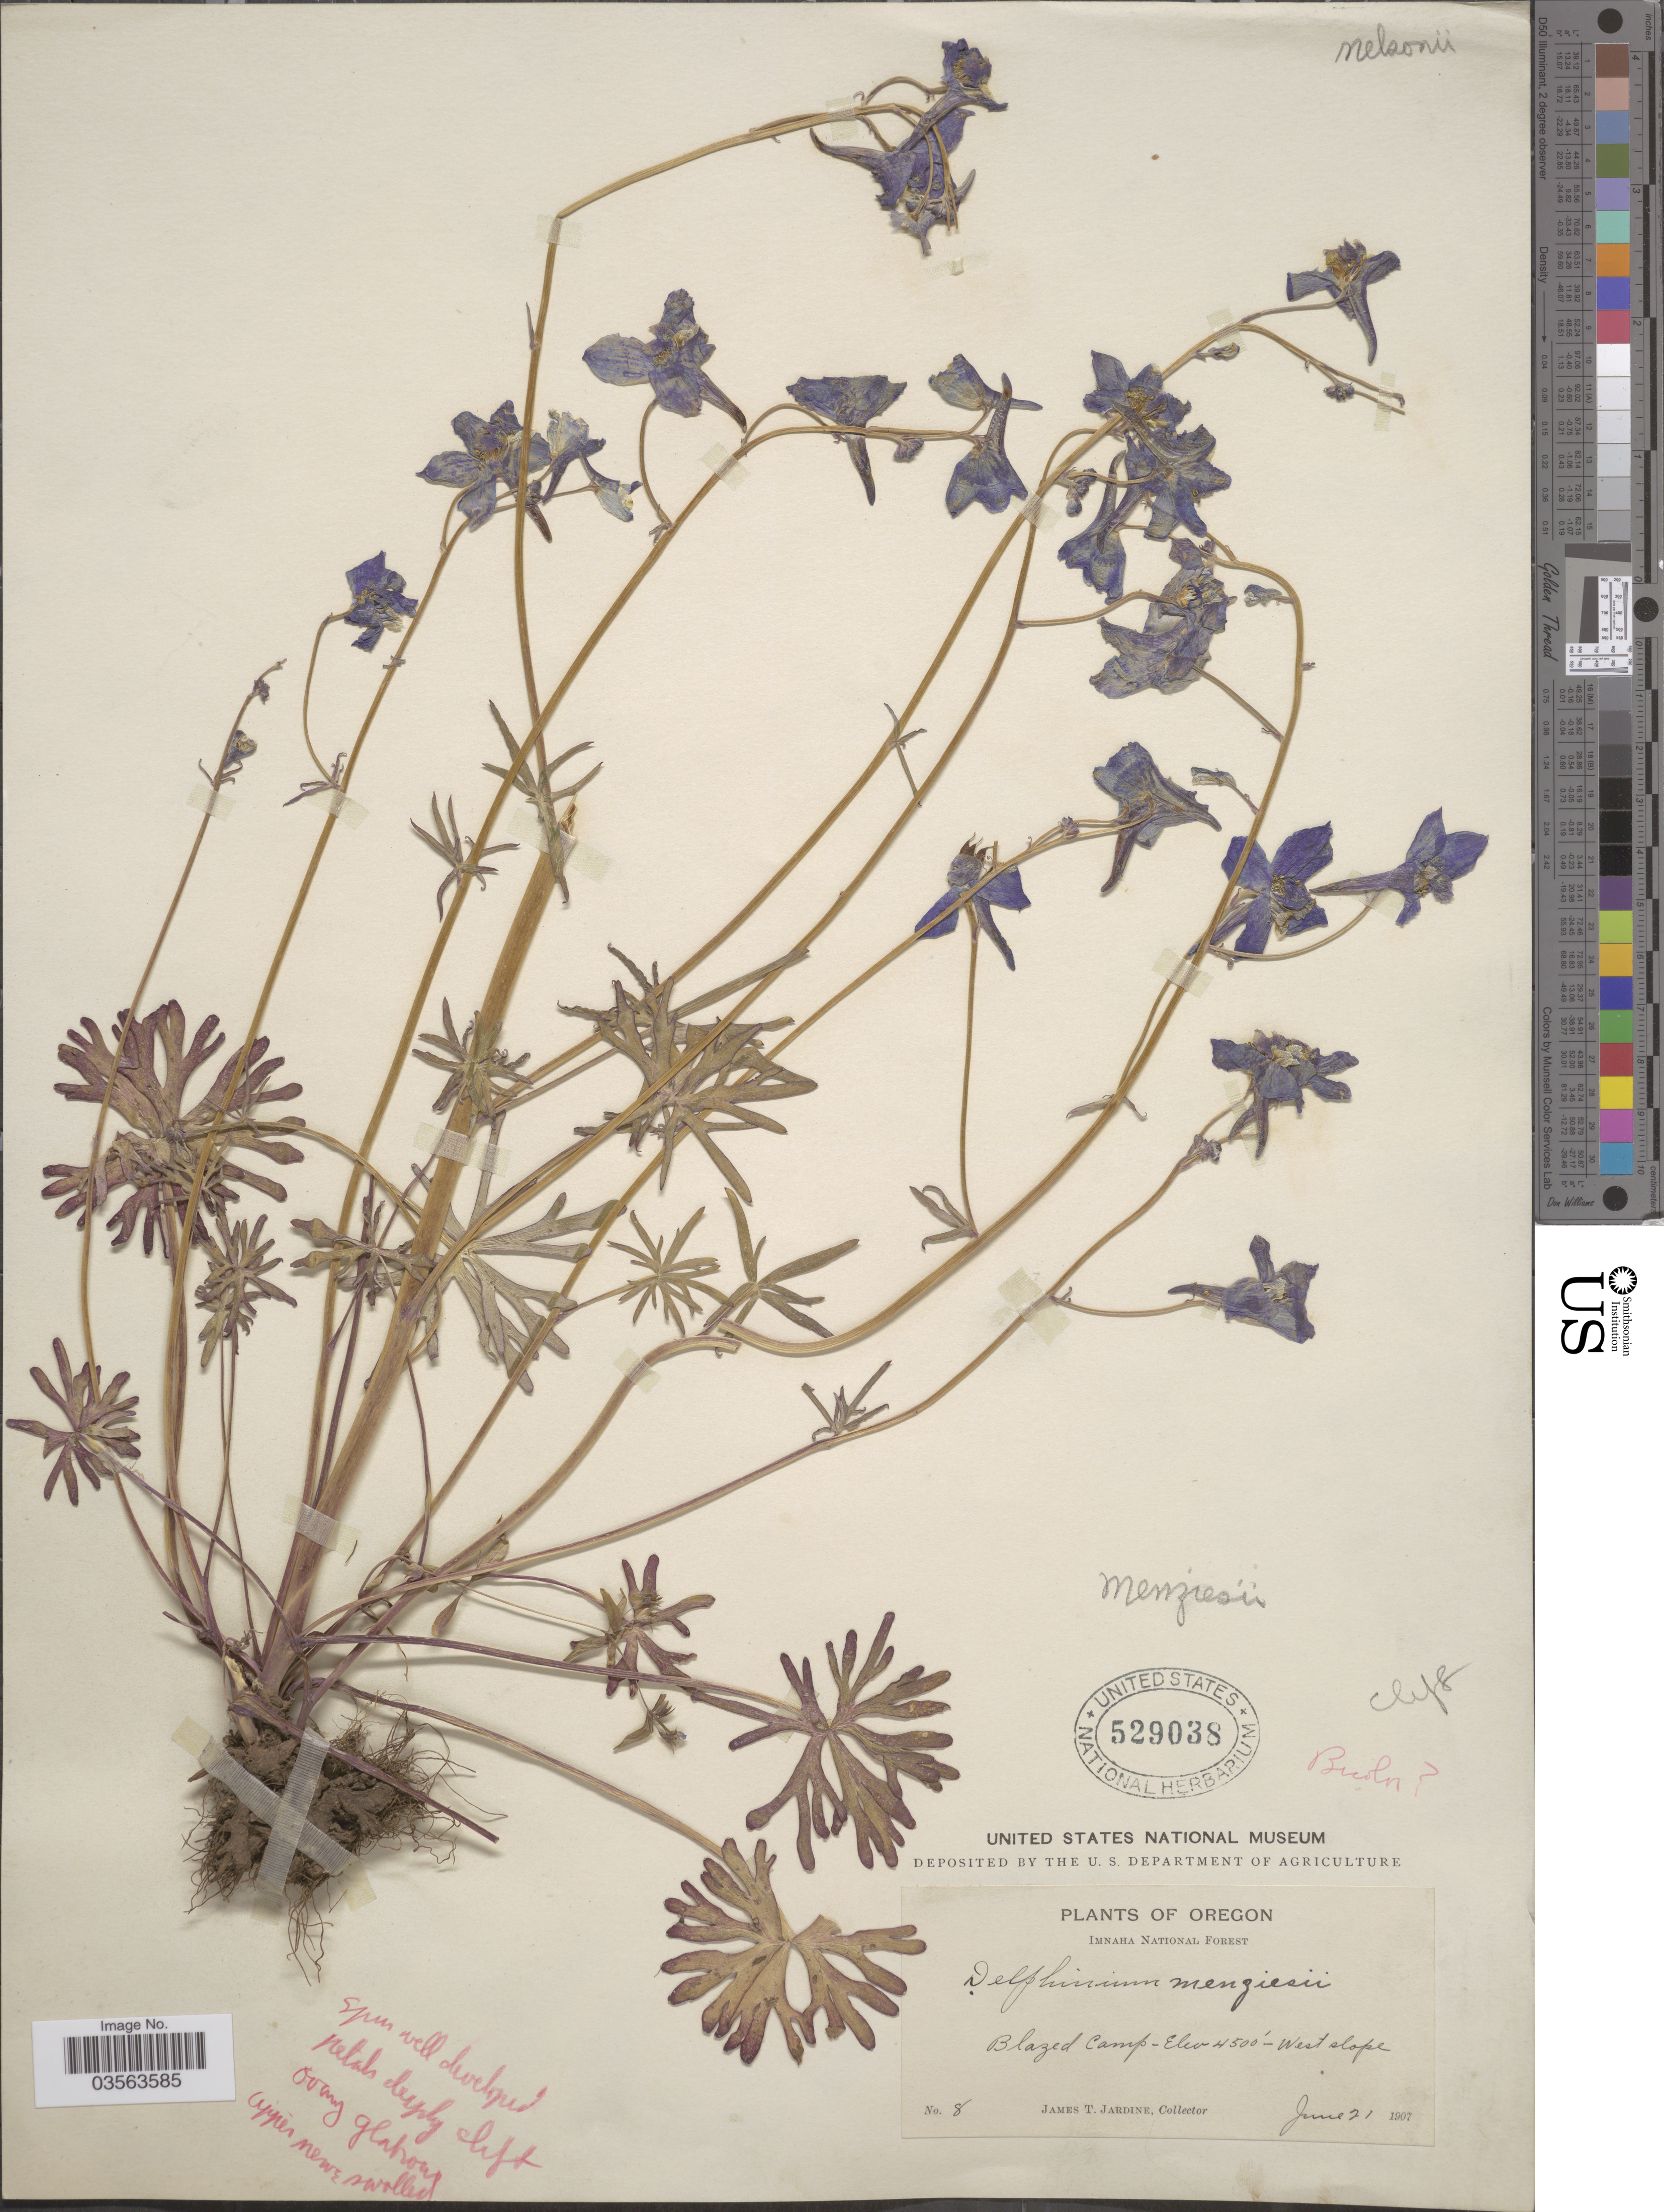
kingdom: Plantae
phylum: Tracheophyta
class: Magnoliopsida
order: Ranunculales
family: Ranunculaceae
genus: Delphinium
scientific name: Delphinium nelsonii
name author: Greene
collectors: J. T. Jardine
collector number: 8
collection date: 1907-06-21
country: United States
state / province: Oregon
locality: Imnaha National Forest. Blazed Camp. West slope.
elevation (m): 1372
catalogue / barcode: US 529038